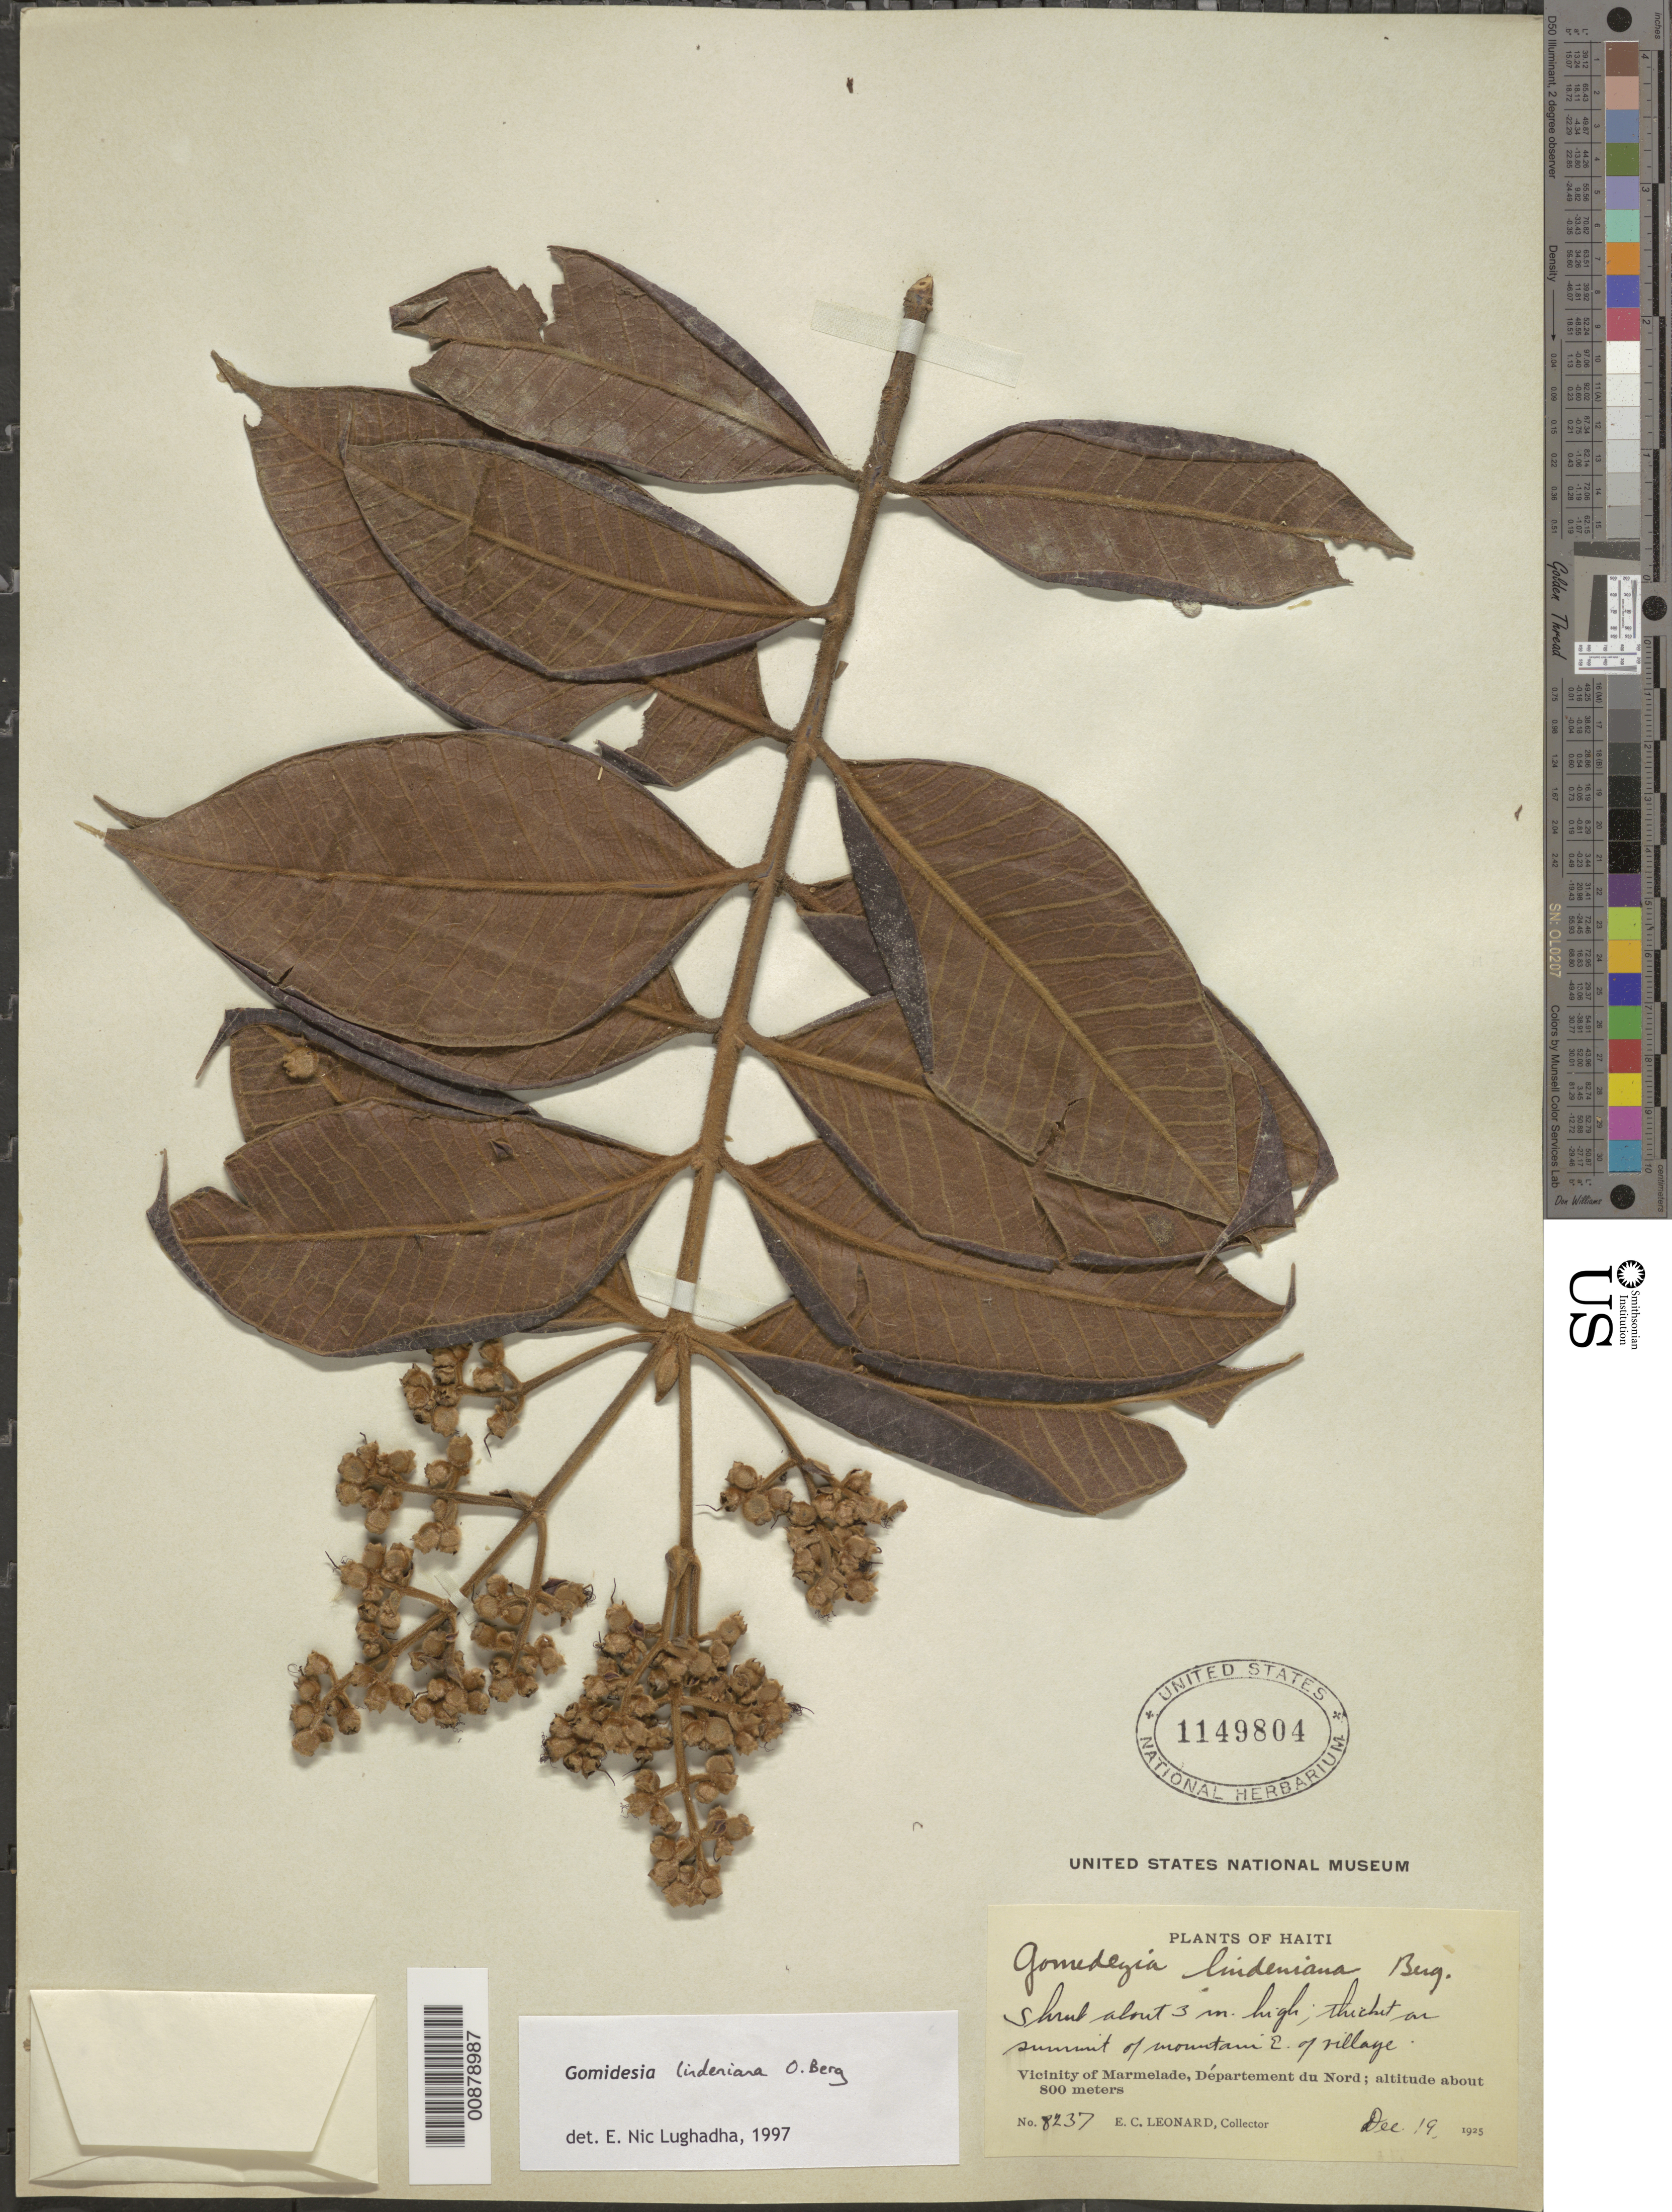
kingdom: Plantae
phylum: Tracheophyta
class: Magnoliopsida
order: Myrtales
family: Myrtaceae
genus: Myrcia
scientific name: Myrcia fenzliana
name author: O. Berg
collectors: E. C. Leonard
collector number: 8237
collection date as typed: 19 Dec 1925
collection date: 1925-12-19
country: Haiti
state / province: Nord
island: Hispaniola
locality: Vicinity of Marmelade.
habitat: Thicket on summit of mountain E of village.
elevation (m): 800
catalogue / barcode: US 1149804